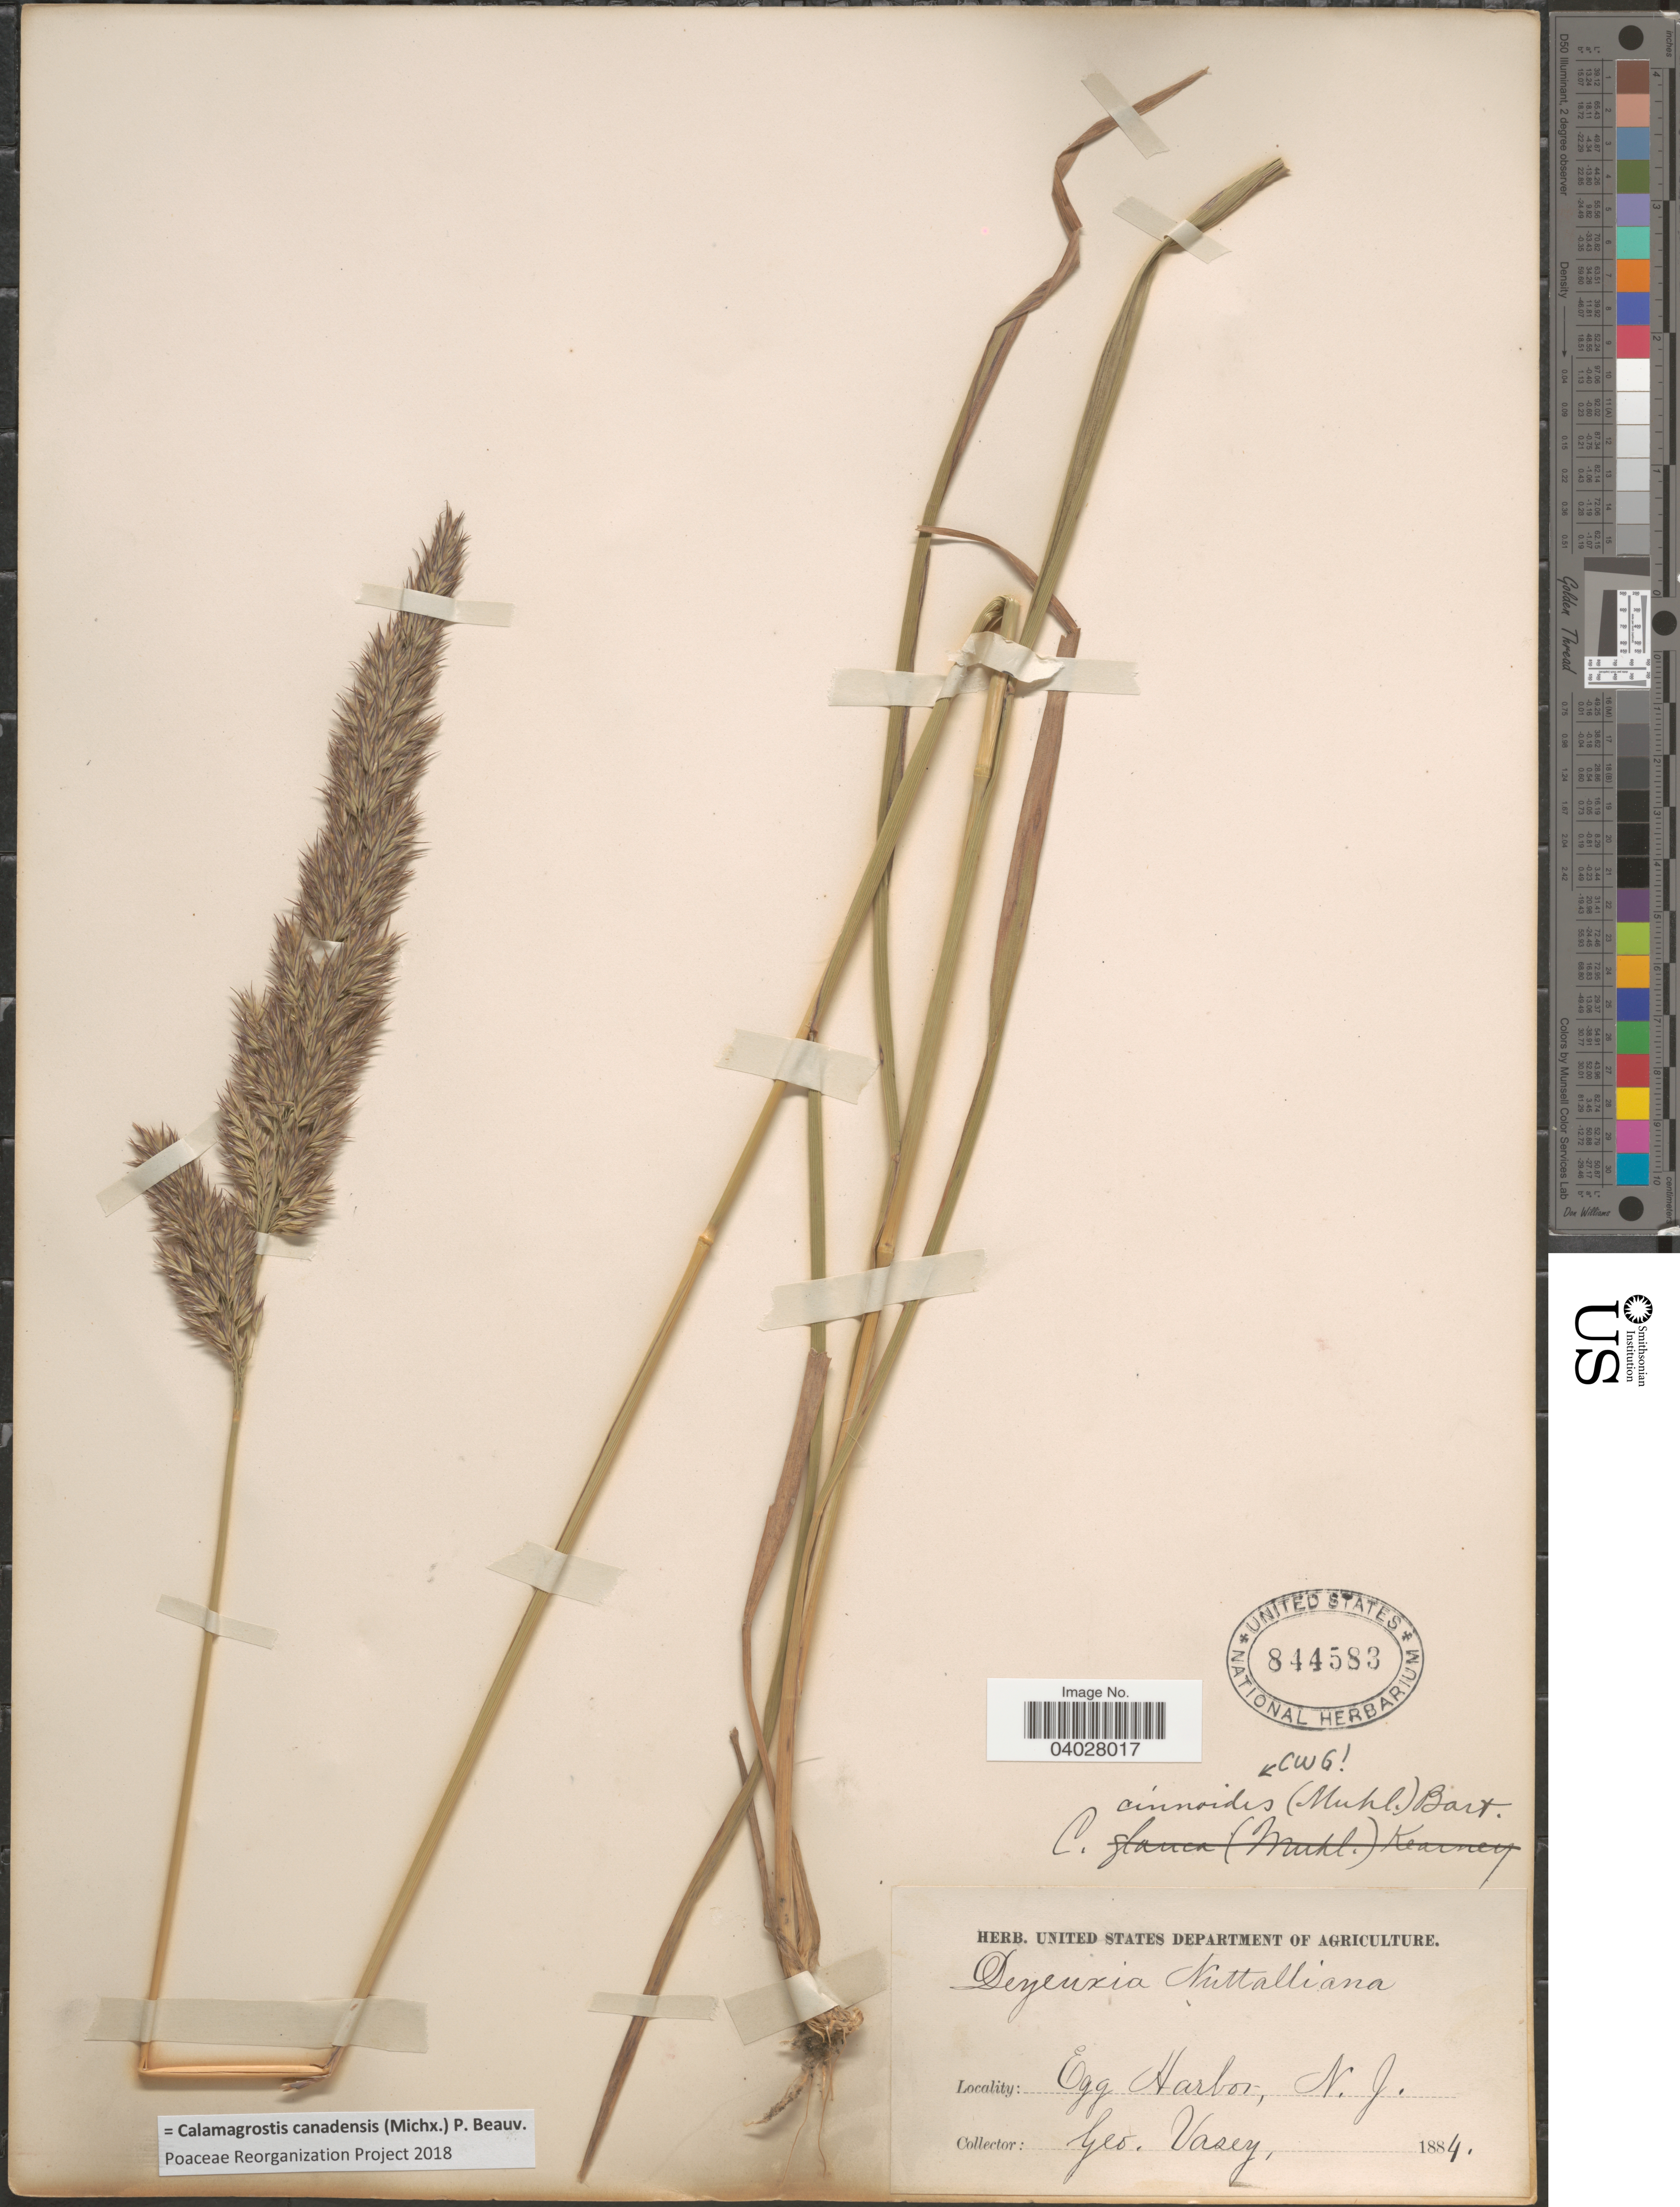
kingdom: Plantae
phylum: Tracheophyta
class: Liliopsida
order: Poales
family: Poaceae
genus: Calamagrostis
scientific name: Calamagrostis canadensis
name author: (Michx.) P. Beauv.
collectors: G. Vasey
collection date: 1884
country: United States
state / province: New Jersey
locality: Egg Harbor.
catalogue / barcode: US 844583